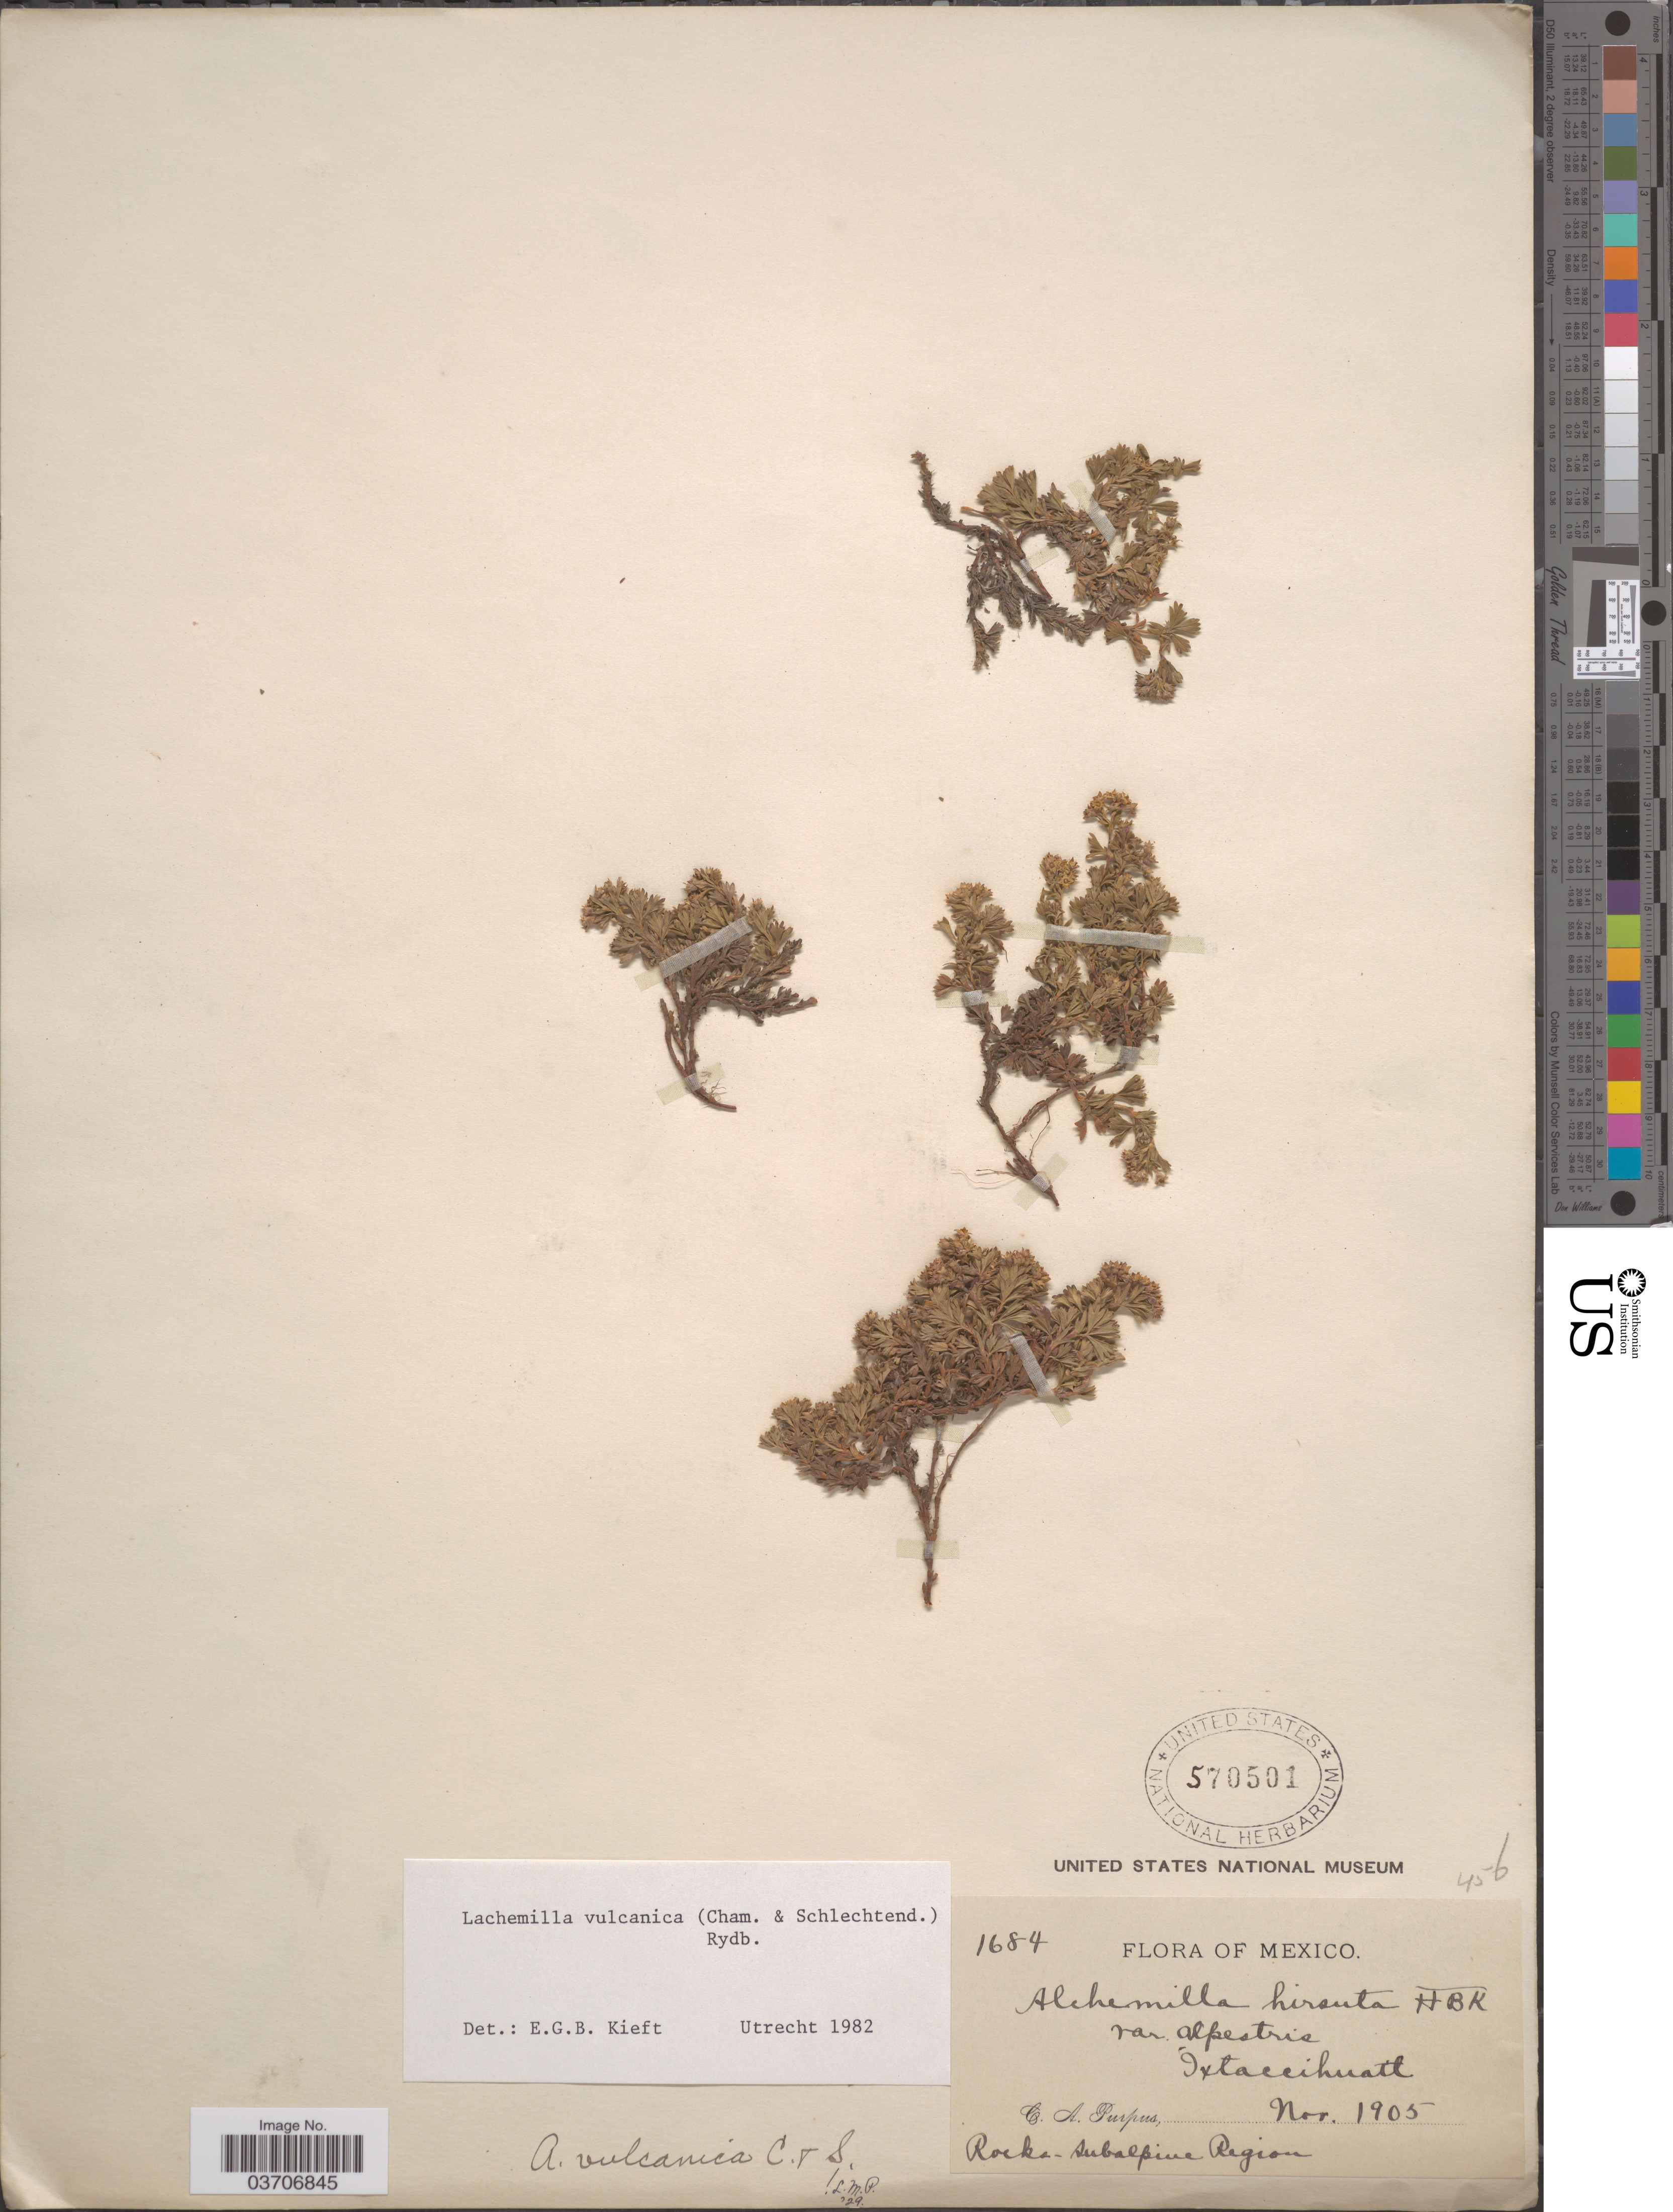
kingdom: Plantae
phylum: Tracheophyta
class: Magnoliopsida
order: Rosales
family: Rosaceae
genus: Lachemilla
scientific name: Lachemilla vulcanica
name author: (Cham. & Schltdl.) Rydb.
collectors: C. A. Purpus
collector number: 1684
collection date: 1905-11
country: Mexico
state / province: México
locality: Ixtaccihuatl. Rocks - subalpine Region.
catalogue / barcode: US 570501